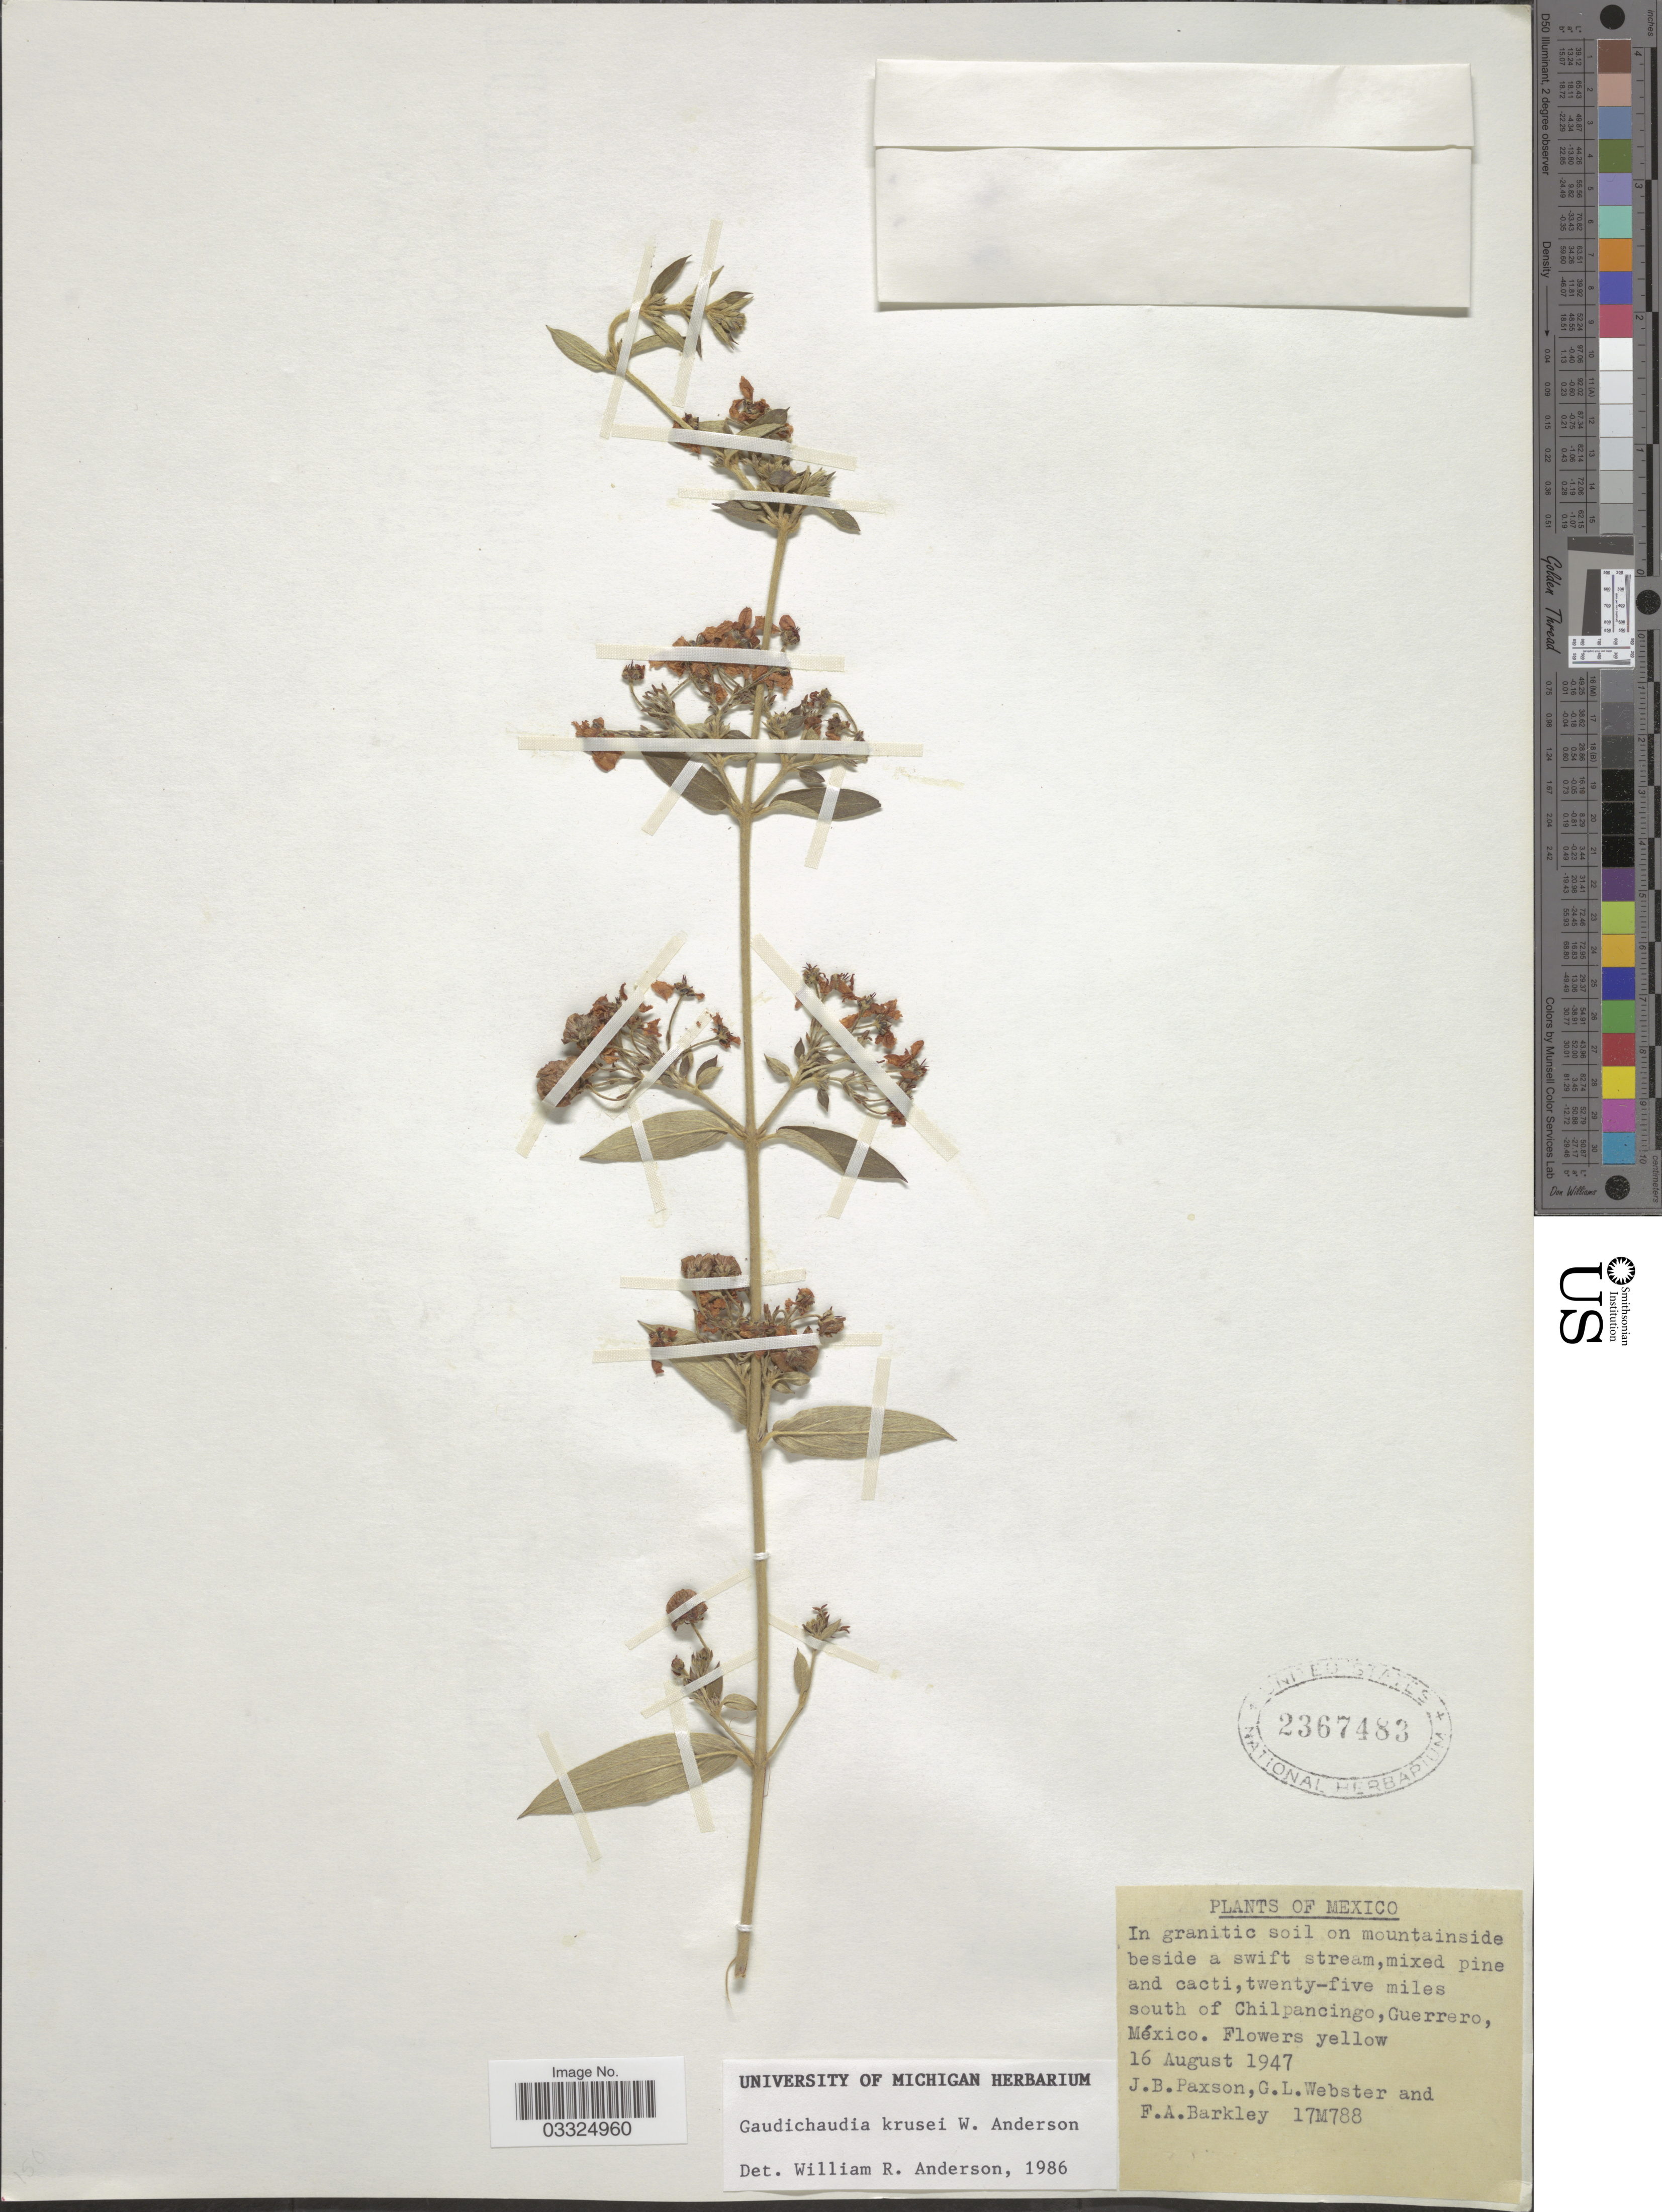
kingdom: Plantae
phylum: Tracheophyta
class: Magnoliopsida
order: Malpighiales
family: Malpighiaceae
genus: Gaudichaudia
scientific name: Gaudichaudia krusei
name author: W.R. Anderson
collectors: J. B. Paxson, G. L. Webster & F. A. Barkley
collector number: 17M788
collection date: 1947-08-16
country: Mexico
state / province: Guerrero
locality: Twenty-five miles south of Chilpancingo.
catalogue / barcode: US 2367483